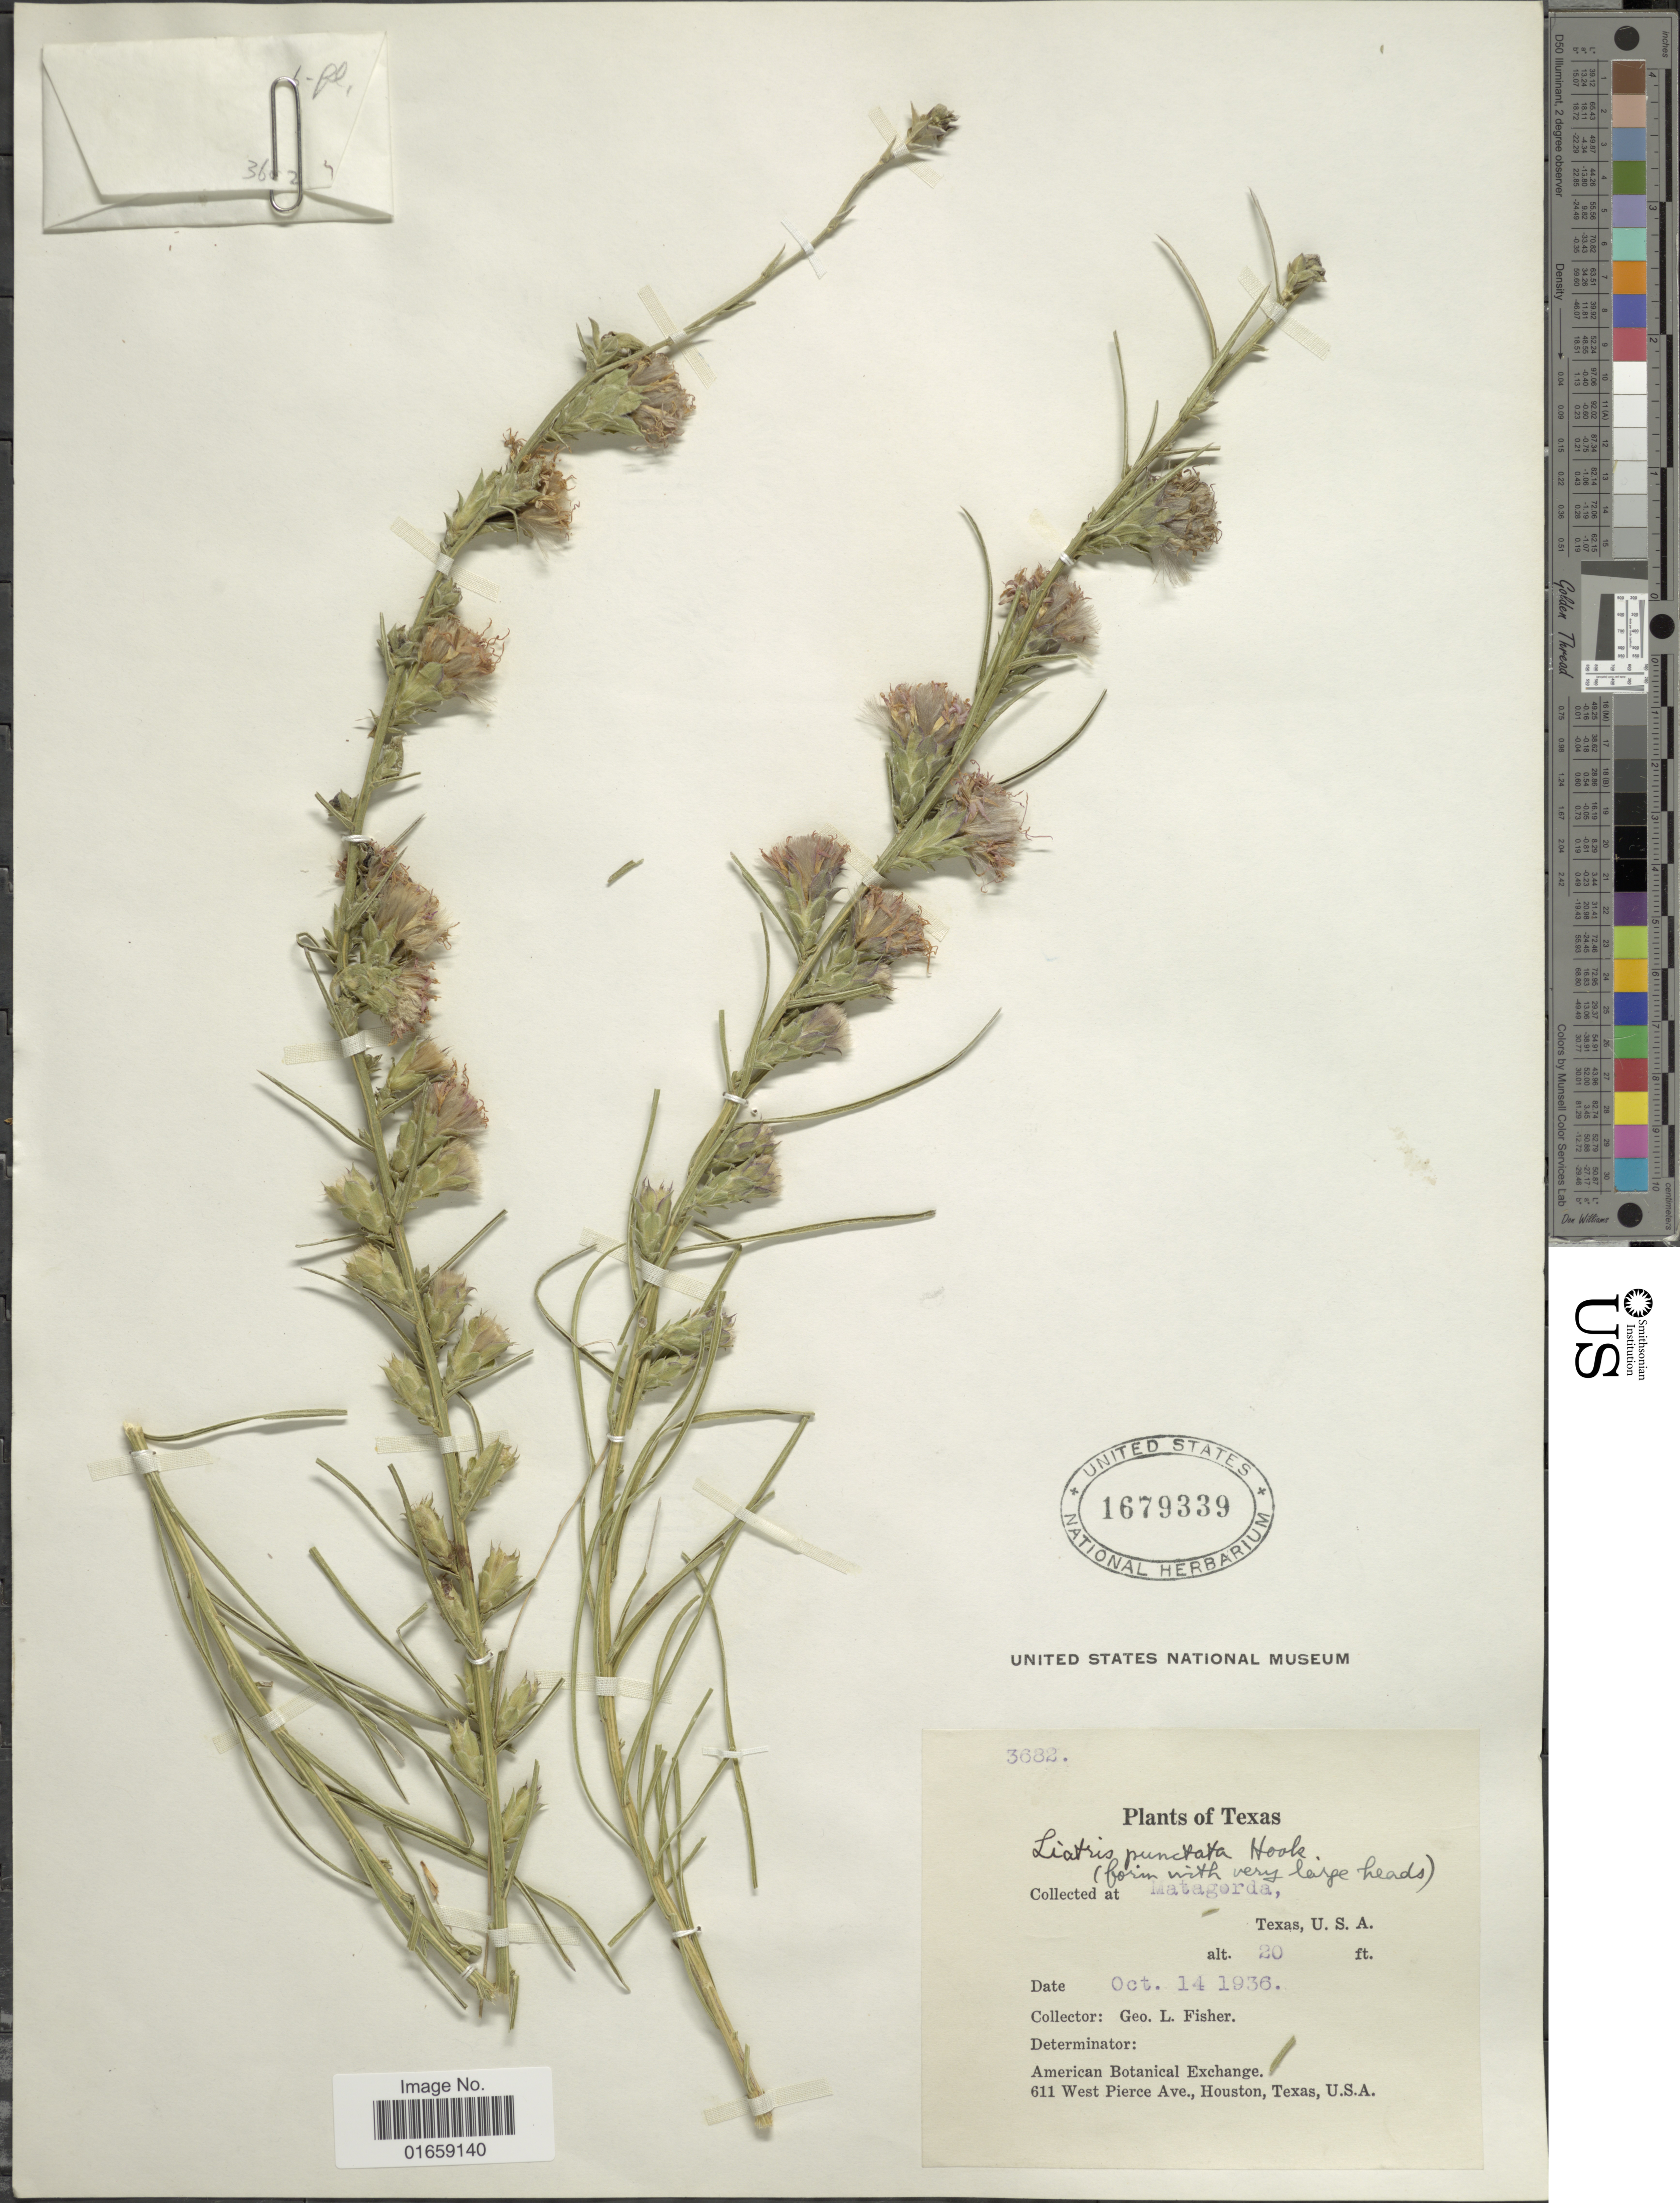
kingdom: Plantae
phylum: Tracheophyta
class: Magnoliopsida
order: Asterales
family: Asteraceae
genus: Liatris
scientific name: Liatris punctata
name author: Hook.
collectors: G. L. Fisher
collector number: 3682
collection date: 1936-10-14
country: United States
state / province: Texas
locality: Matagorda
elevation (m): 6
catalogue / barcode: US 1679339